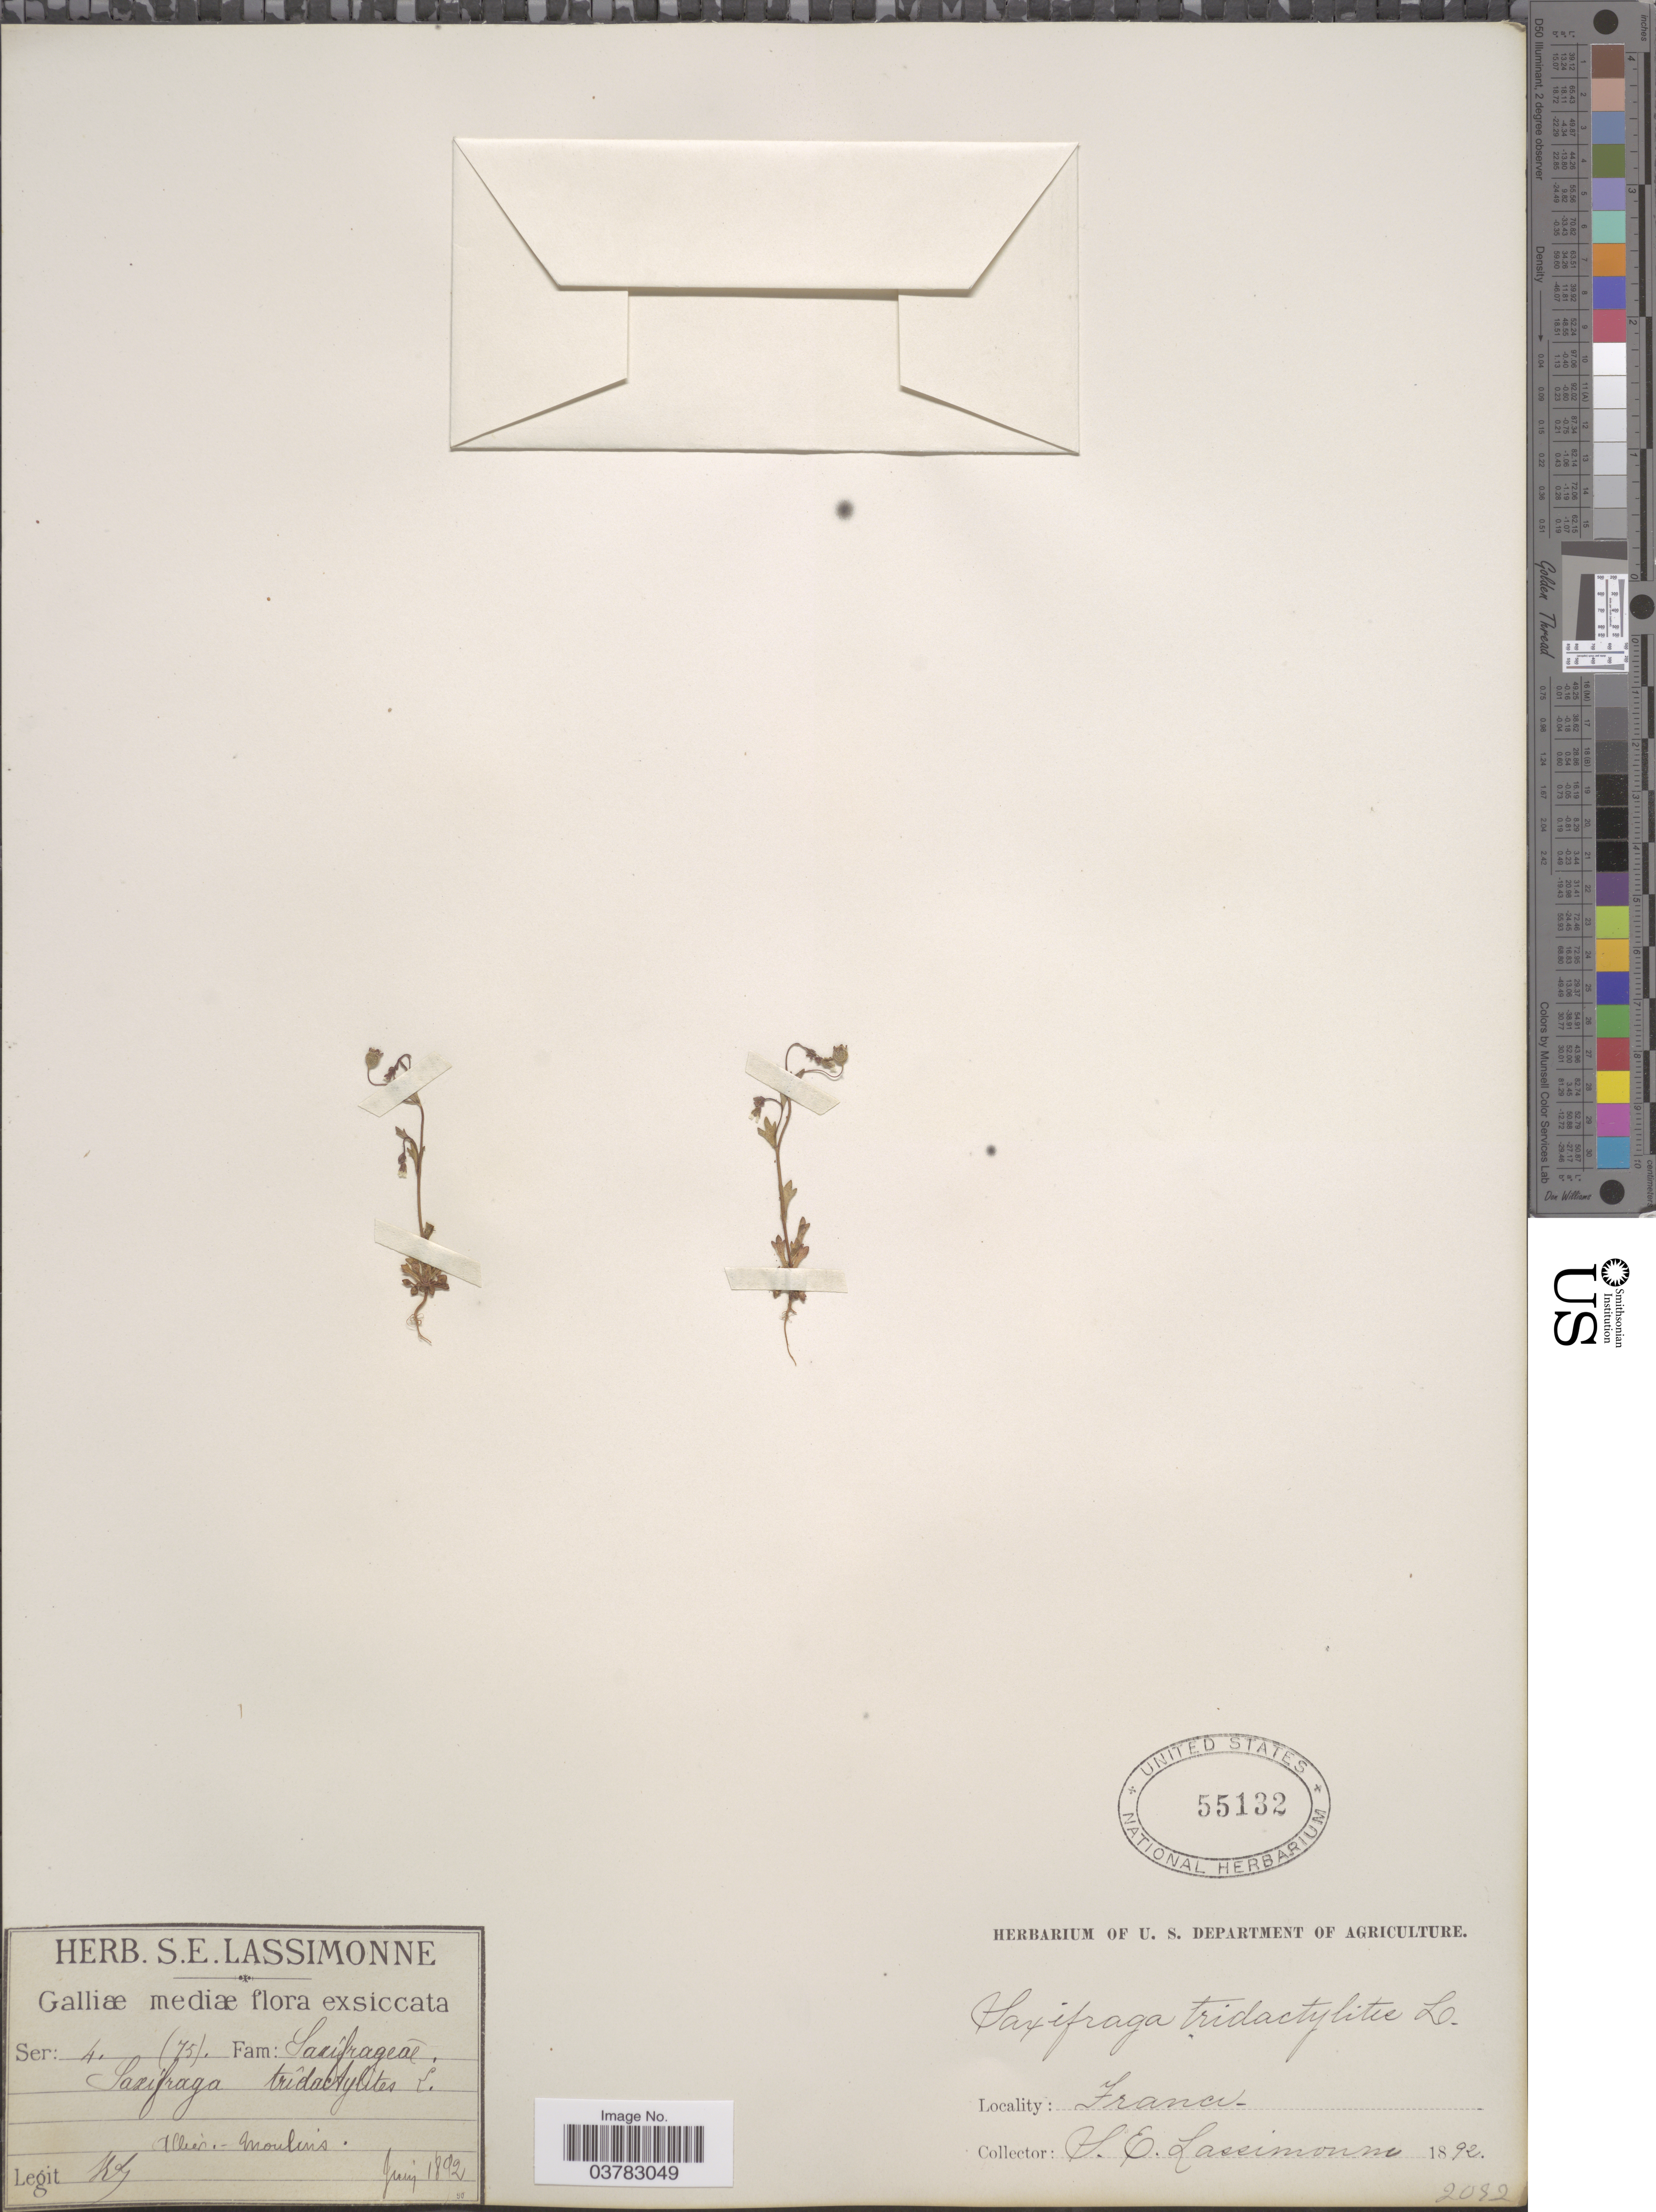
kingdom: Plantae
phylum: Tracheophyta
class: Magnoliopsida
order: Saxifragales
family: Saxifragaceae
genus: Saxifraga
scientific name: Saxifraga tridactylites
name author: L.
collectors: S. Lassimonne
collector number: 75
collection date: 1892-06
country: France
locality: Galliæ mediæ. Allier.- Moulins.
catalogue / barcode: US 55132